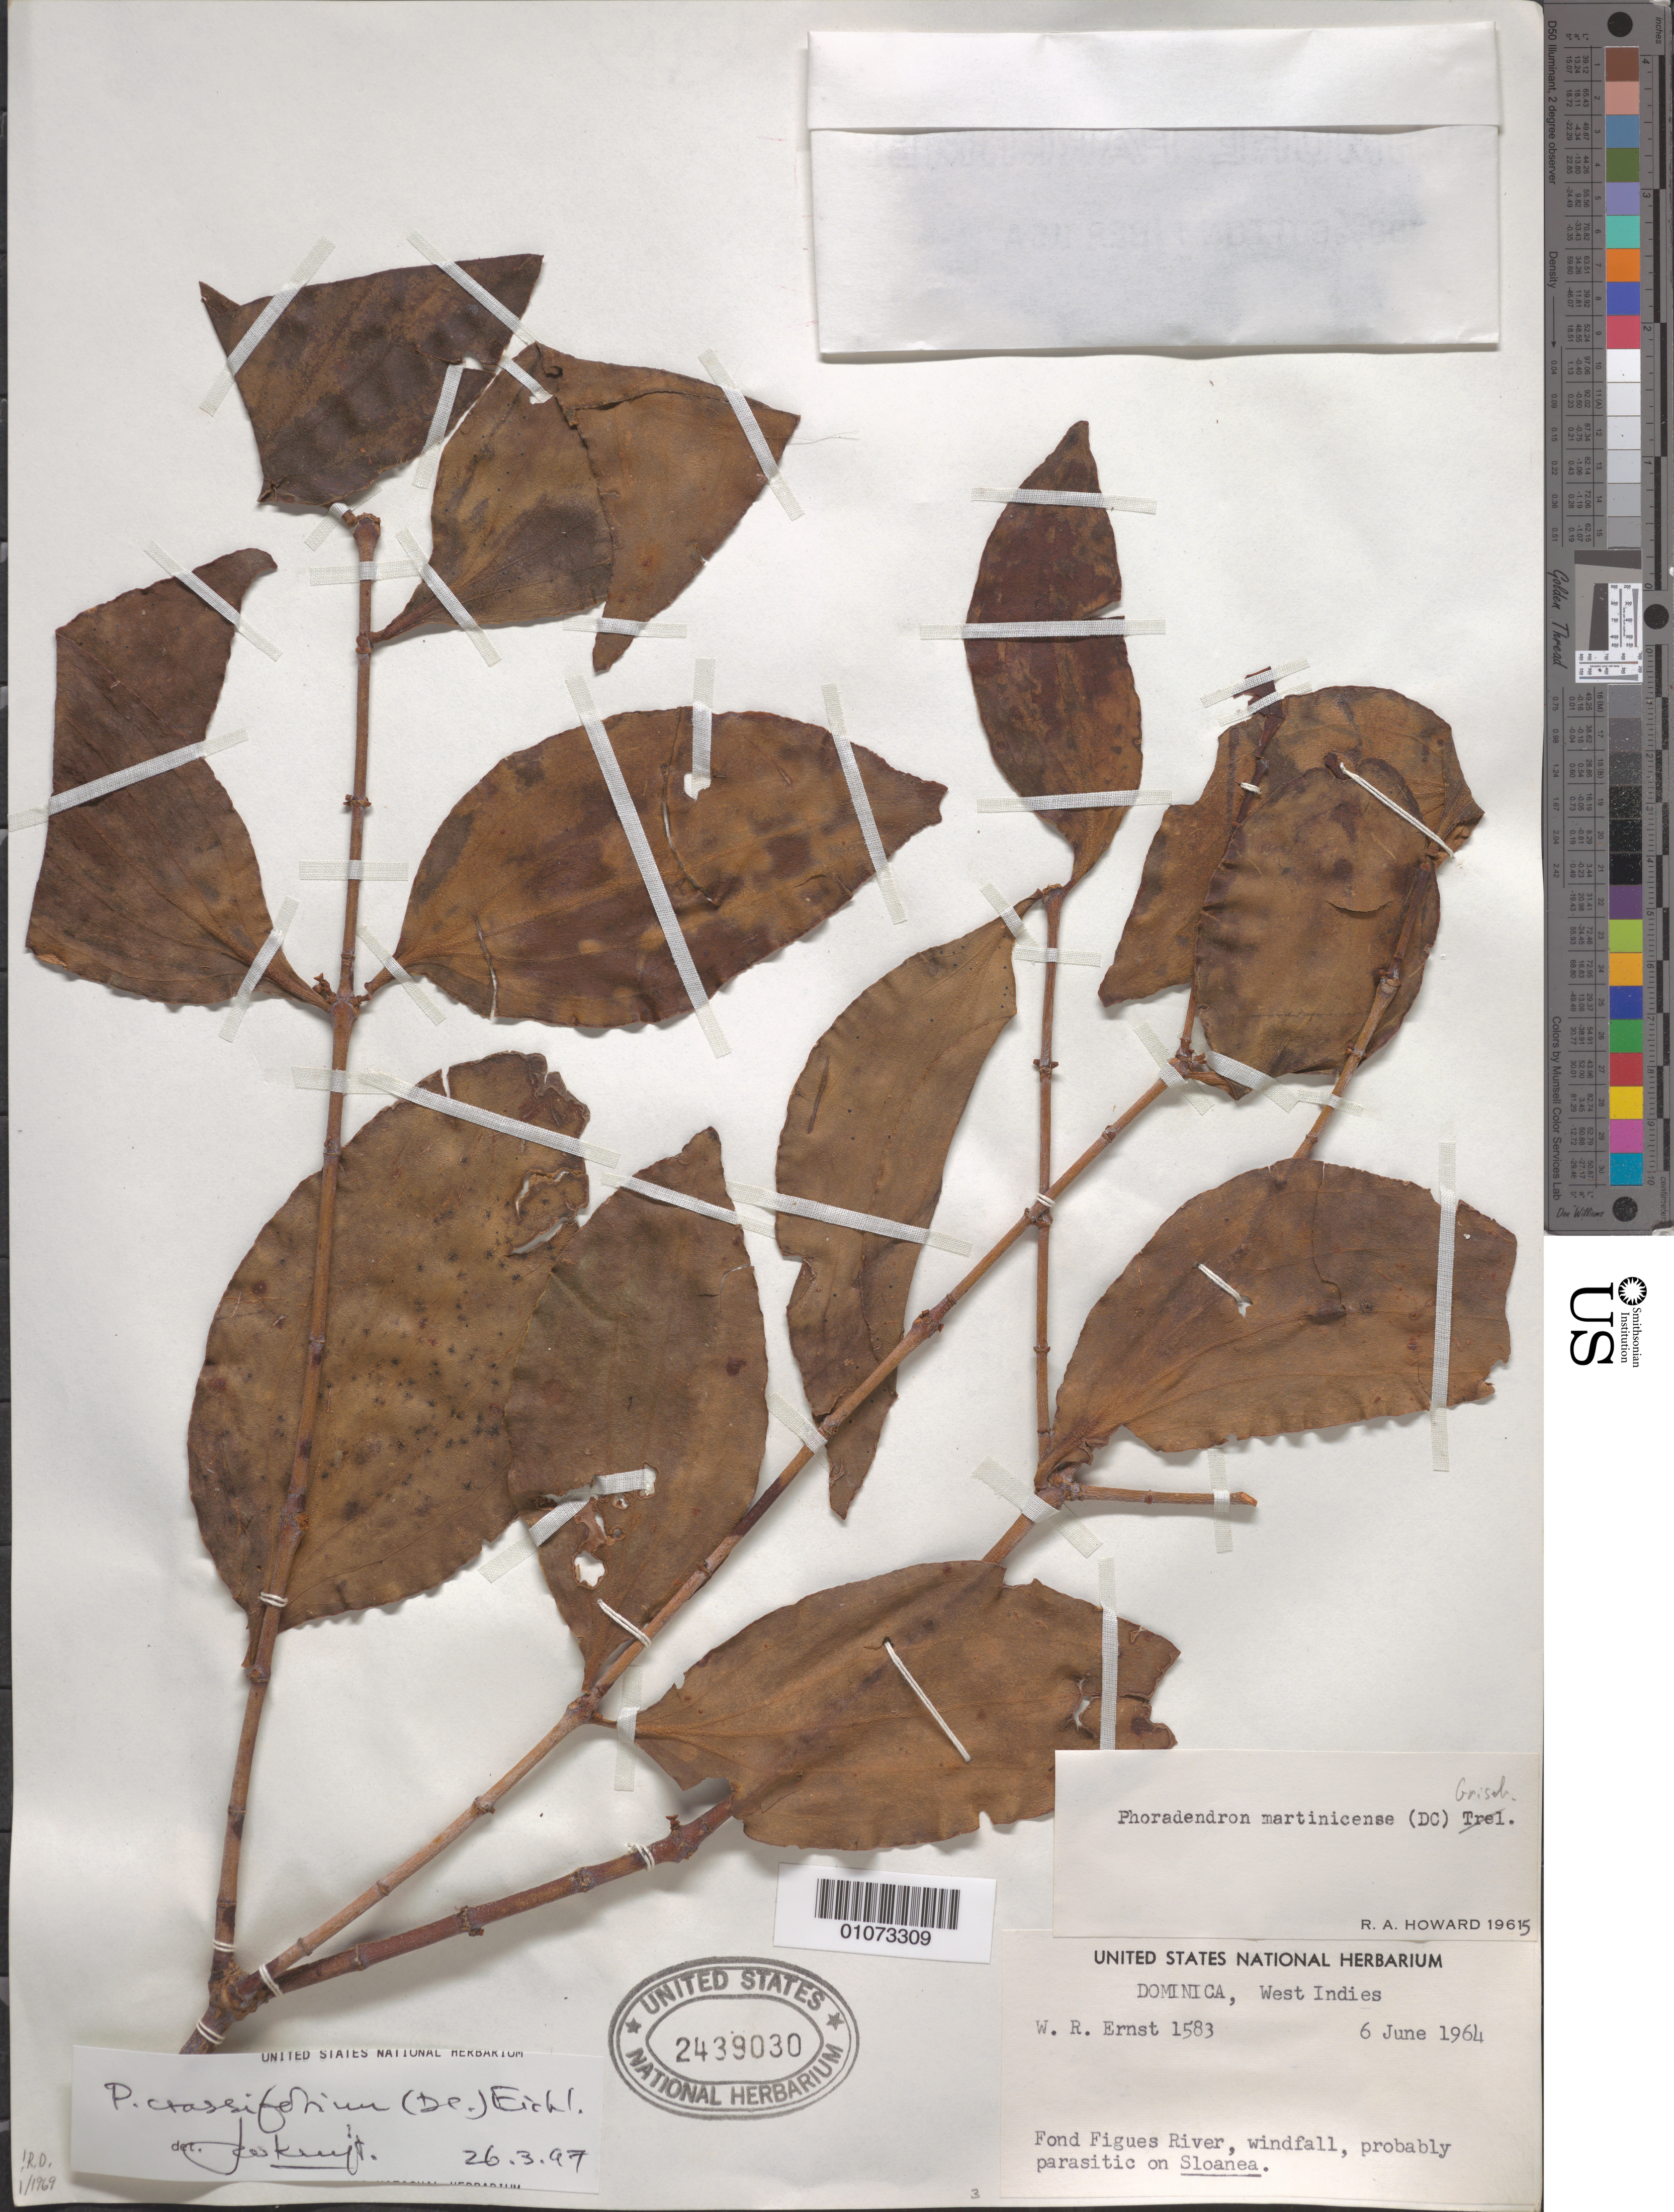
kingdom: Plantae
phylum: Tracheophyta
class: Magnoliopsida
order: Santalales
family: Viscaceae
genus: Phoradendron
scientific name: Phoradendron martinicense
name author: (DC.) Griseb.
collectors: W. R. Ernst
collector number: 1583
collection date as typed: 05 Jun 1964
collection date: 1964-06-05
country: Dominica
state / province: St. David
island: Dominica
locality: Fond Figues River, windfall.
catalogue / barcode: US 2439030